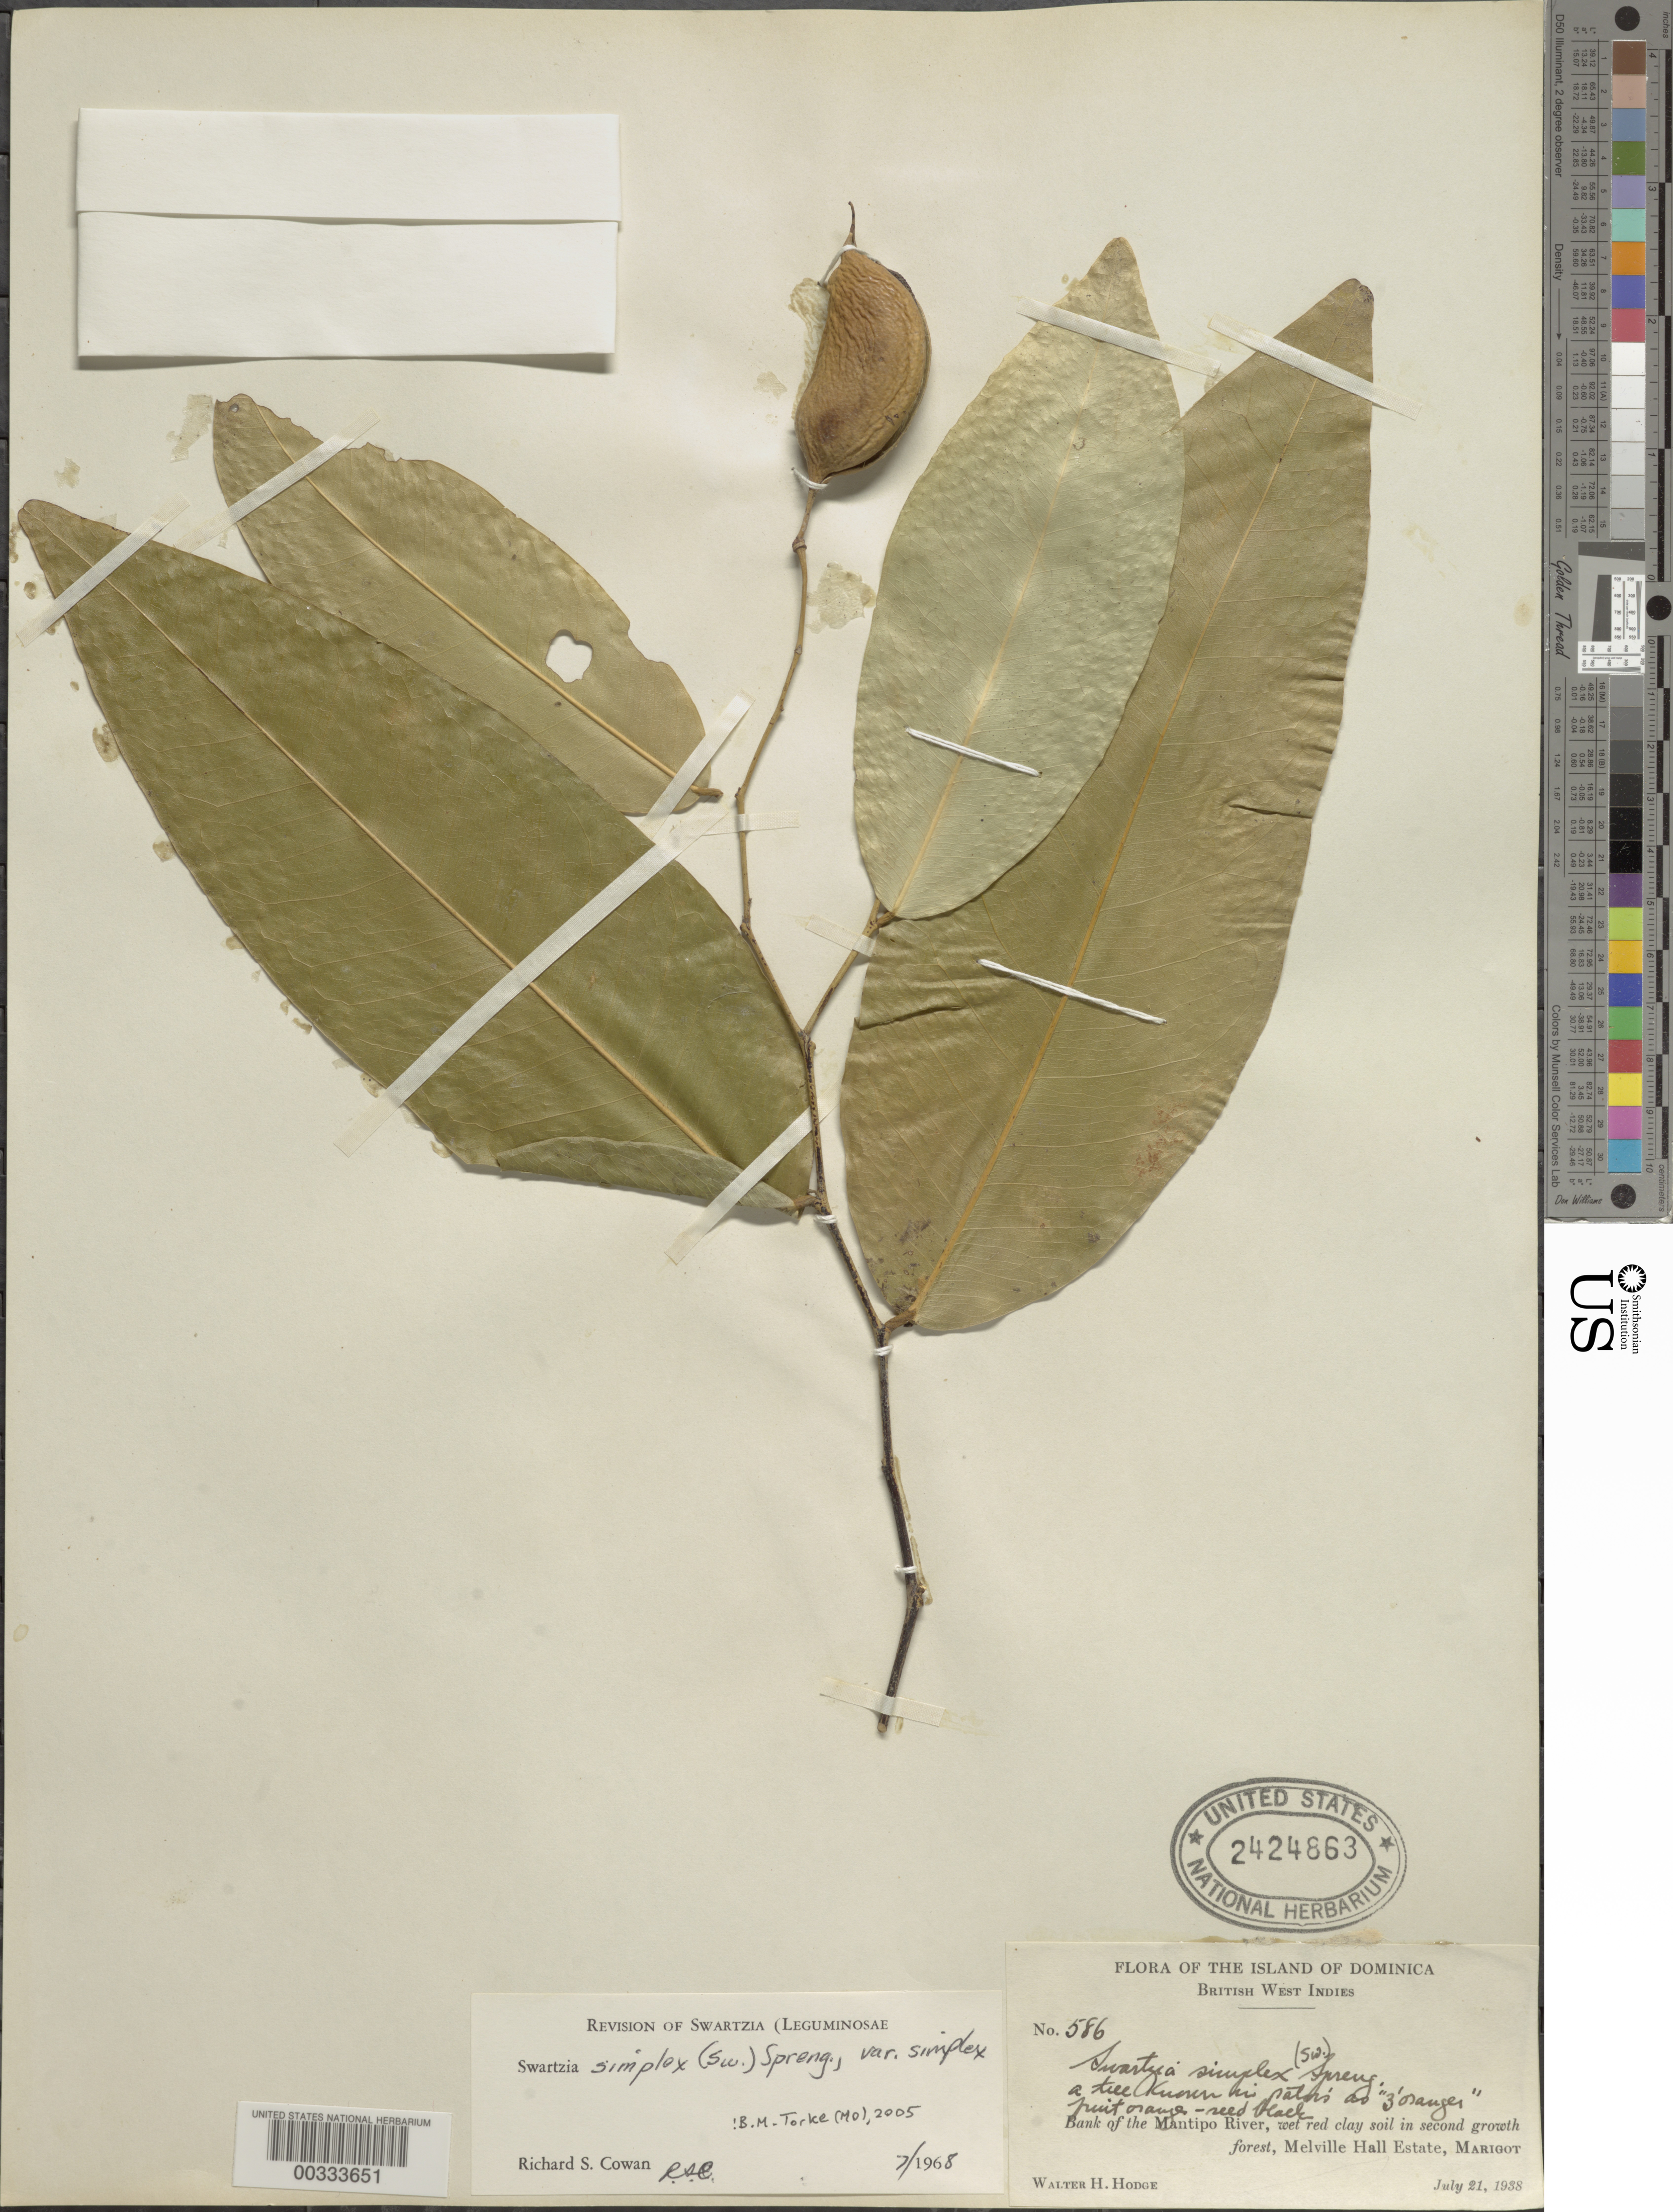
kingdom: Plantae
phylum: Tracheophyta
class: Magnoliopsida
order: Fabales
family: Fabaceae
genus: Swartzia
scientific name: Swartzia simplex var. simplex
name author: (Sw.) Spreng.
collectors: W. Hodge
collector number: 586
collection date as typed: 21 Jul 1938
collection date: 1938-07-21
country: Dominica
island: Dominica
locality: Mantipo river, melville hall estate, marigot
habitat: River bank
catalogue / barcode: US 2424863